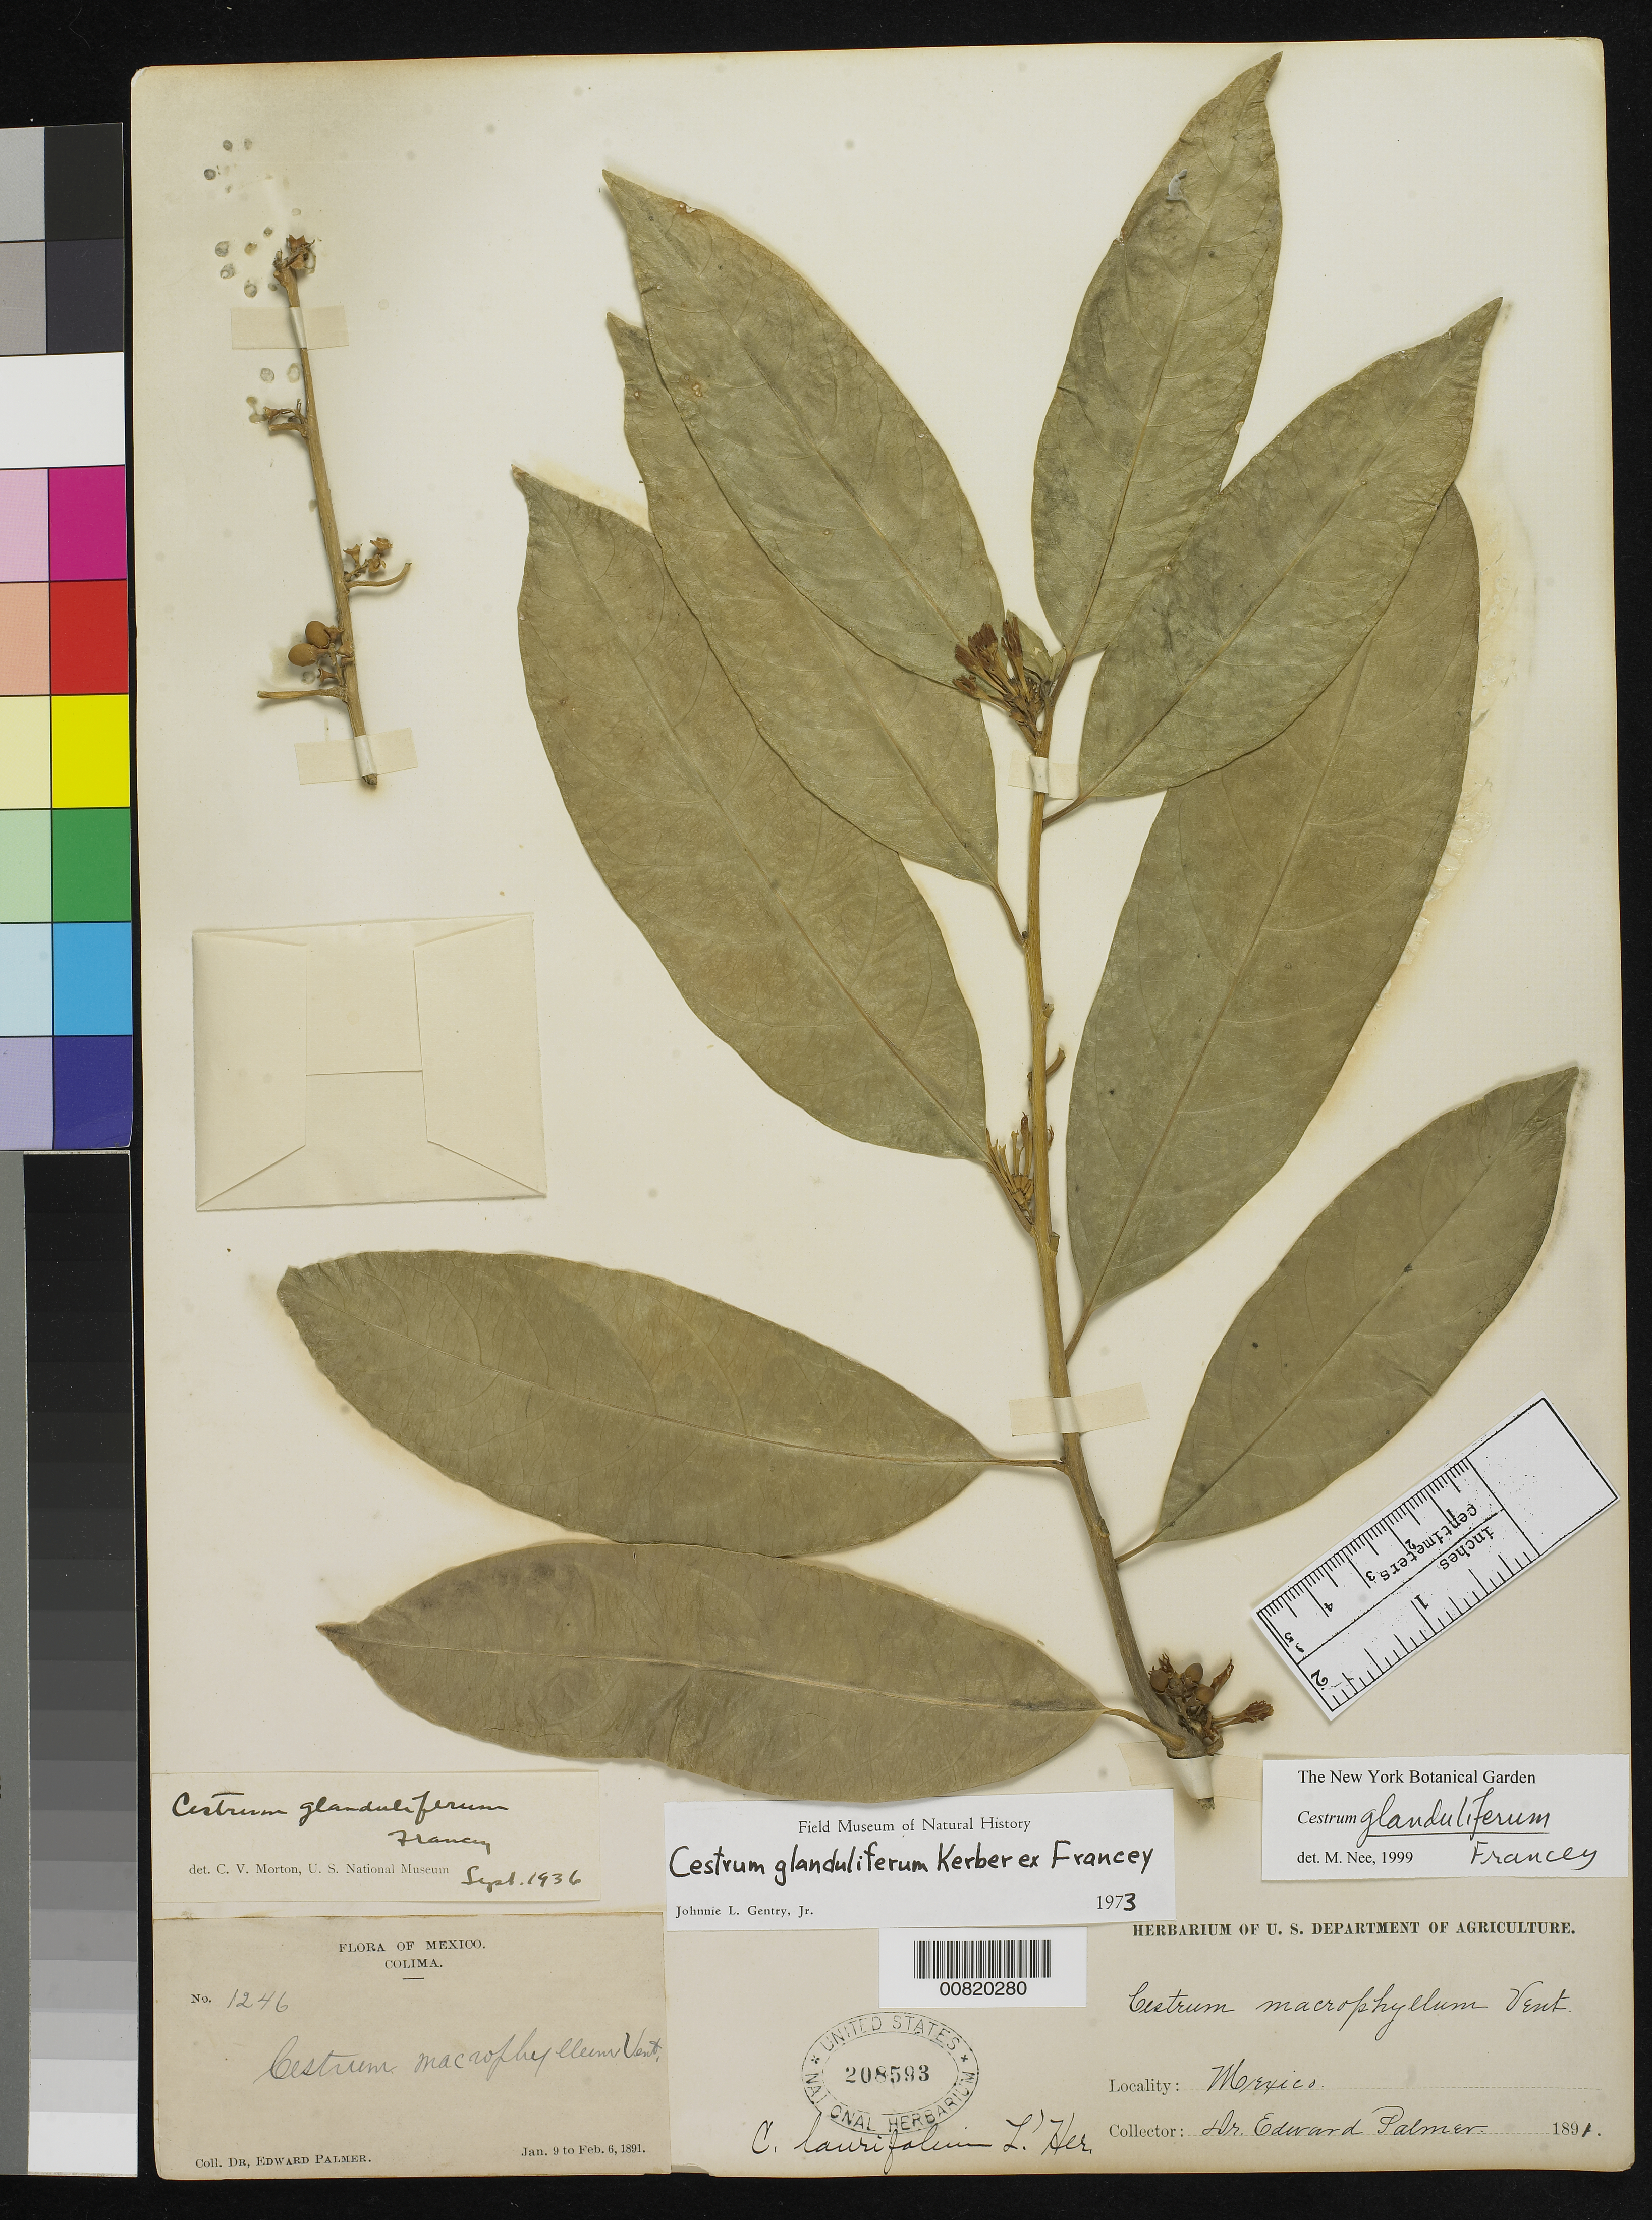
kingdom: Plantae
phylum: Tracheophyta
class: Magnoliopsida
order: Solanales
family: Solanaceae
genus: Cestrum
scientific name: Cestrum glanduliferum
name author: Kerber ex Francey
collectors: E. Palmer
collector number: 1246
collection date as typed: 09 Jan 1891 to 06 Feb 1891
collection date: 1891-01-09/1891-02-06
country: Mexico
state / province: Colima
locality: Colima.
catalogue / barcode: US 208593